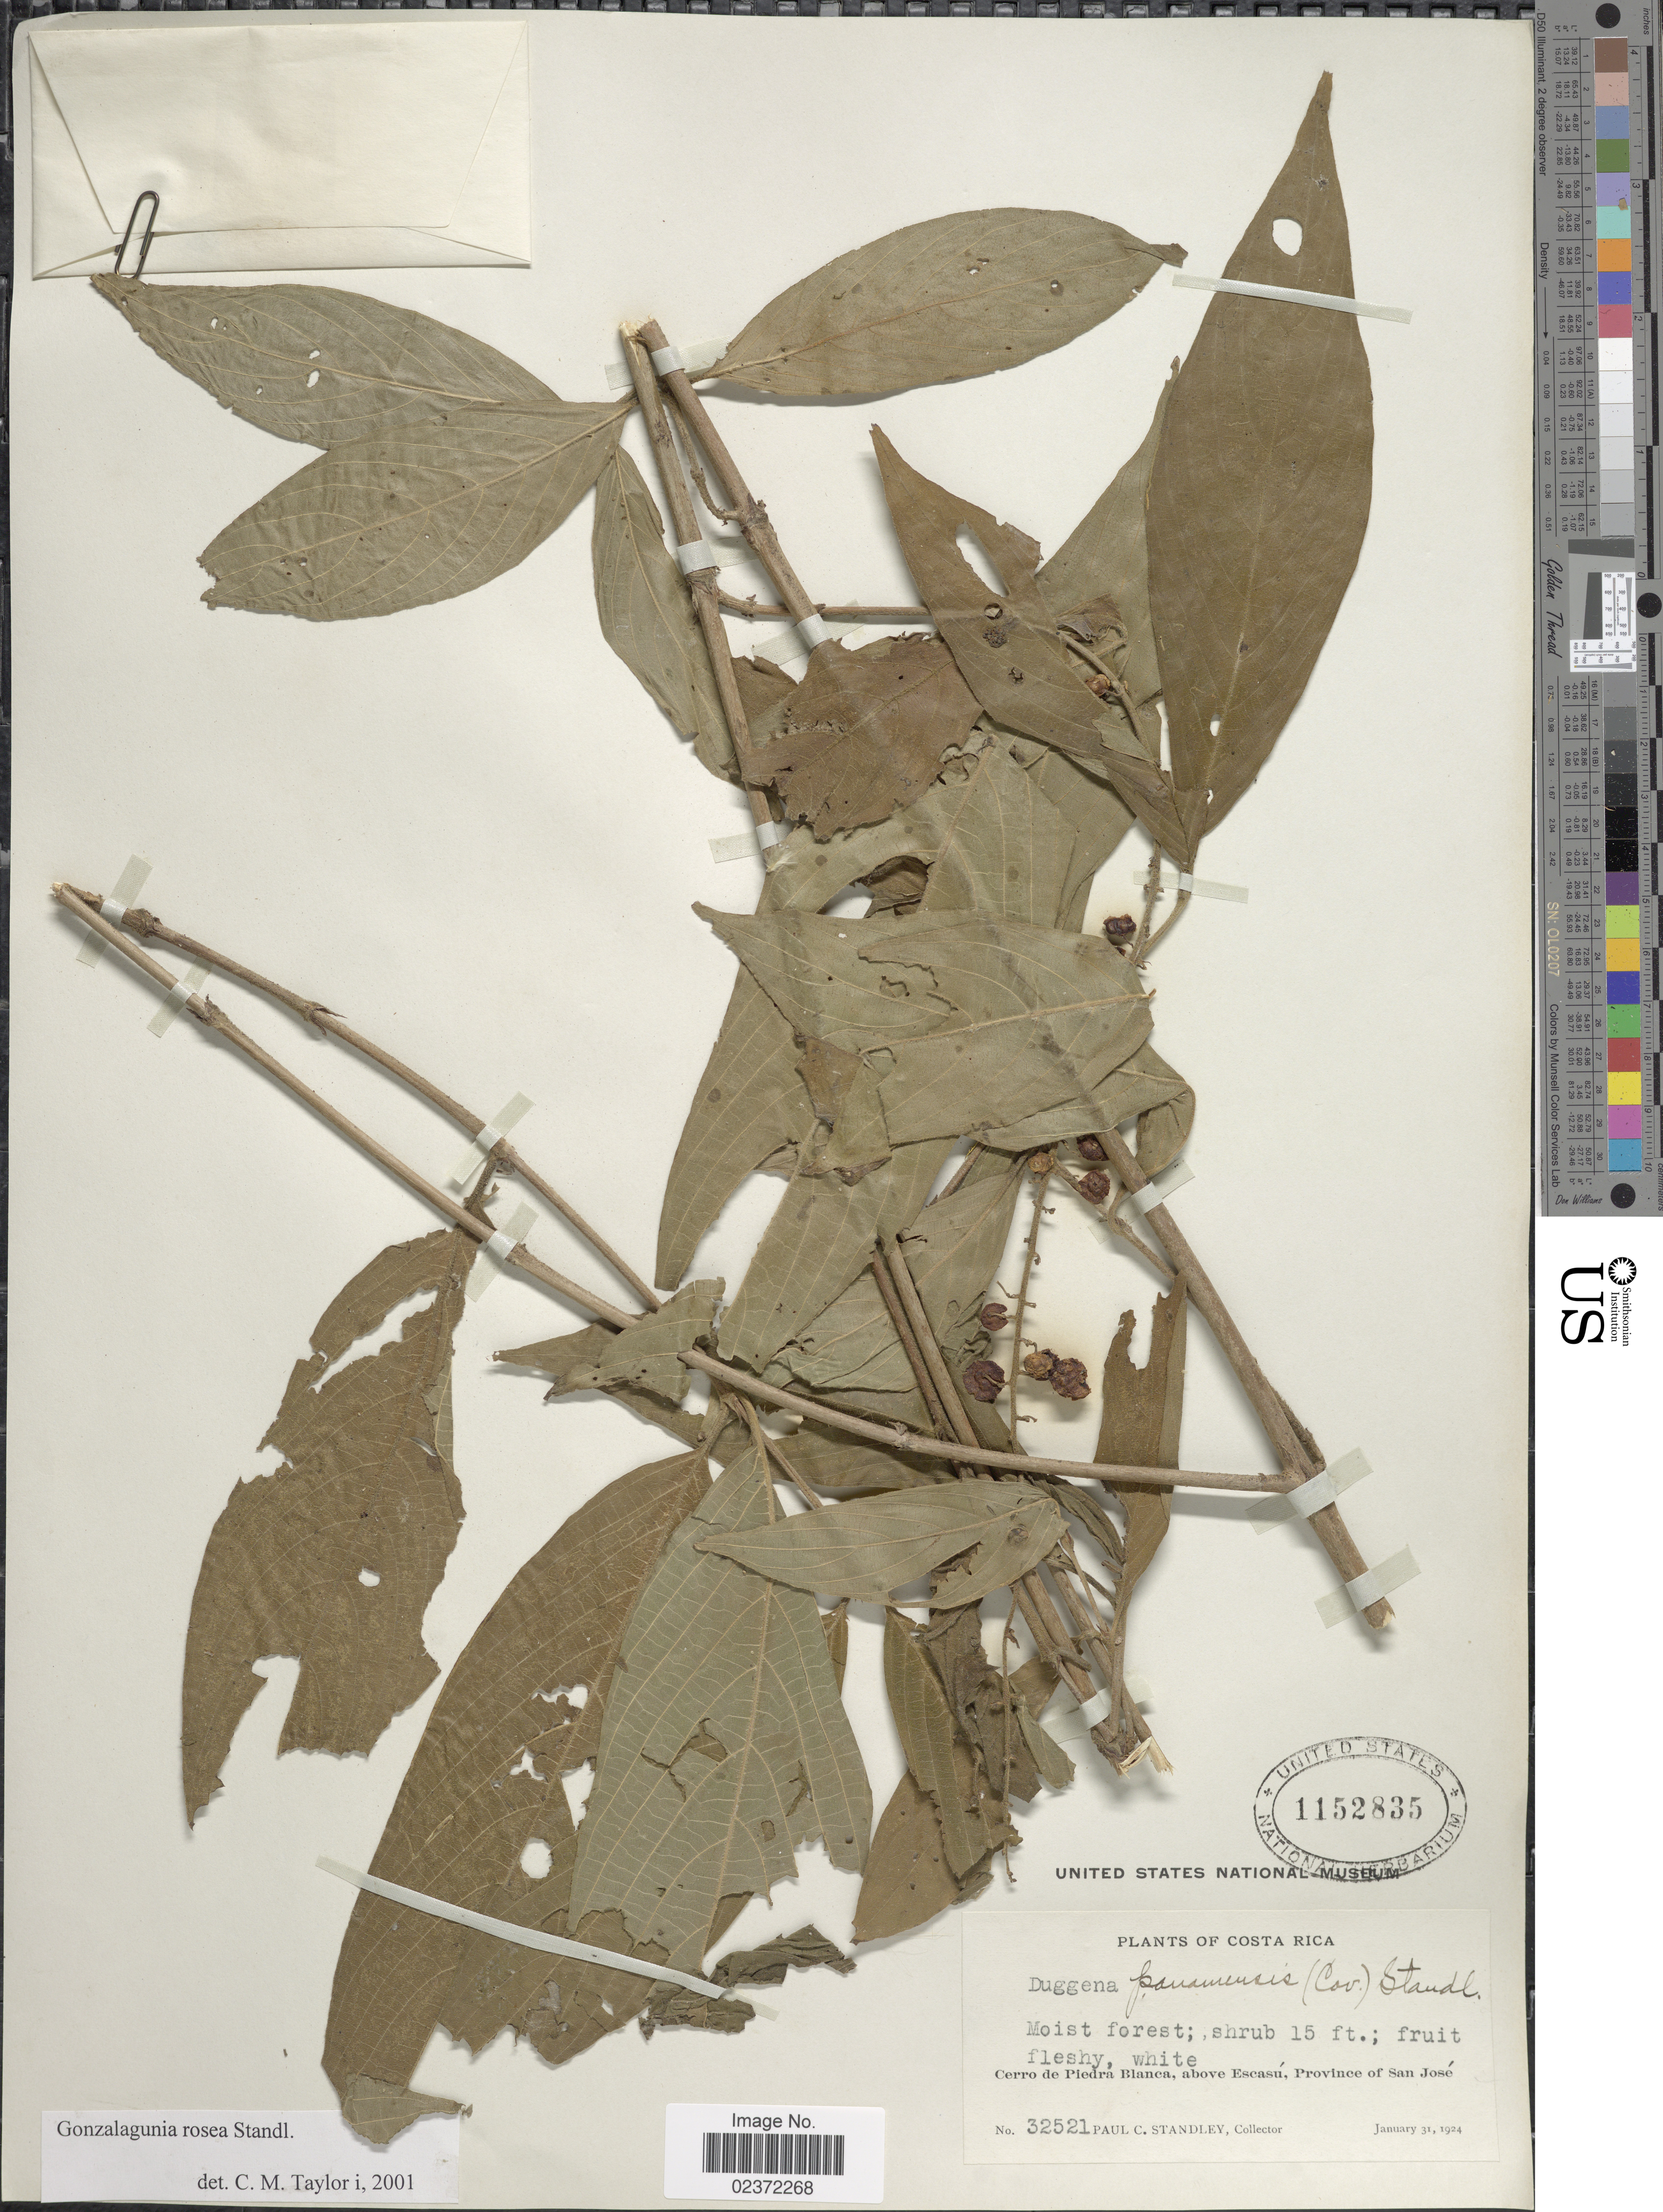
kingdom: Plantae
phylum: Tracheophyta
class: Magnoliopsida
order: Gentianales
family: Rubiaceae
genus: Gonzalagunia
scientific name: Gonzalagunia rosea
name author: Standl.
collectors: P. C. Standley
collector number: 32521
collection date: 1924-01-31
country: Costa Rica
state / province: San José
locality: Cerro de Piedra Blanca, above Escasu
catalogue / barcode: US 1152835